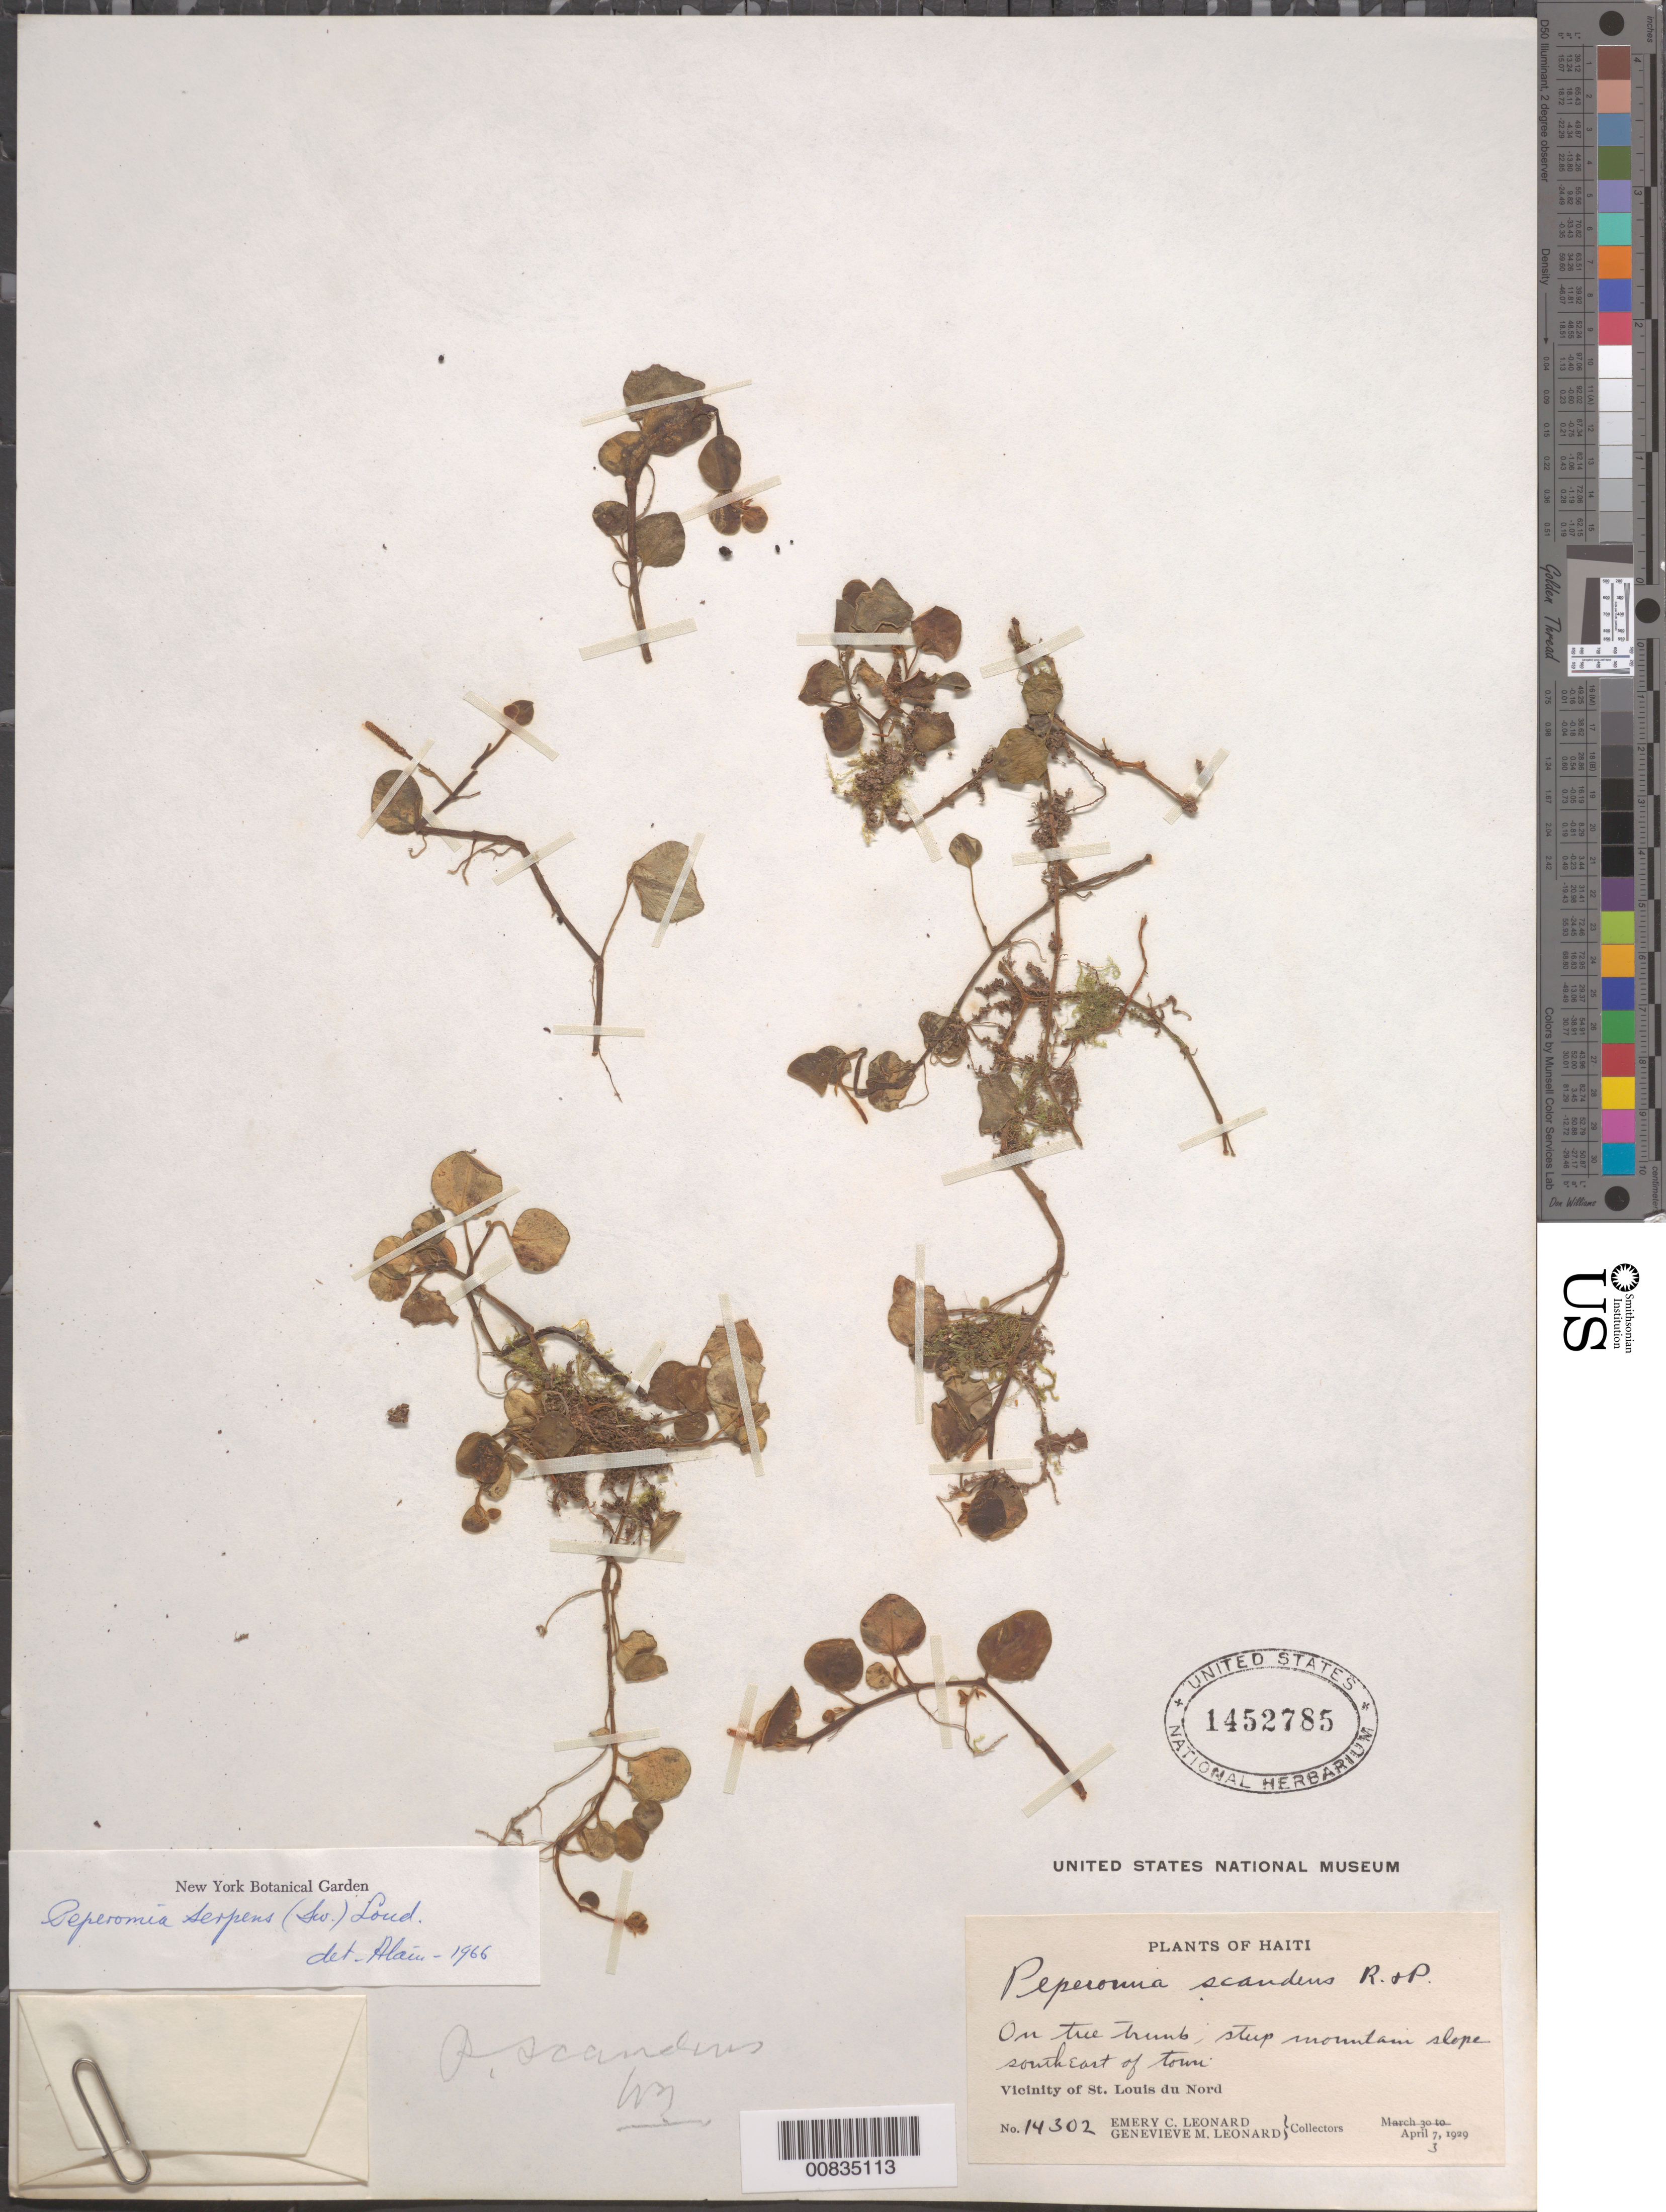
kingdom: Plantae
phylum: Tracheophyta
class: Magnoliopsida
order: Piperales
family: Piperaceae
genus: Peperomia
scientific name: Peperomia serpens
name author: (Sw.) Loudon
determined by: Liogier, Alain H.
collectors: E. C. Leonard & G. M. Leonard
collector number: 14302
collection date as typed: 03 Apr 1929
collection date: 1929-04-03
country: Haiti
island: Hispaniola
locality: Vicinity of St. Louis du Nord. Steep mountain slope southeast of town.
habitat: On tree trunk.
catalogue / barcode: US 1452785